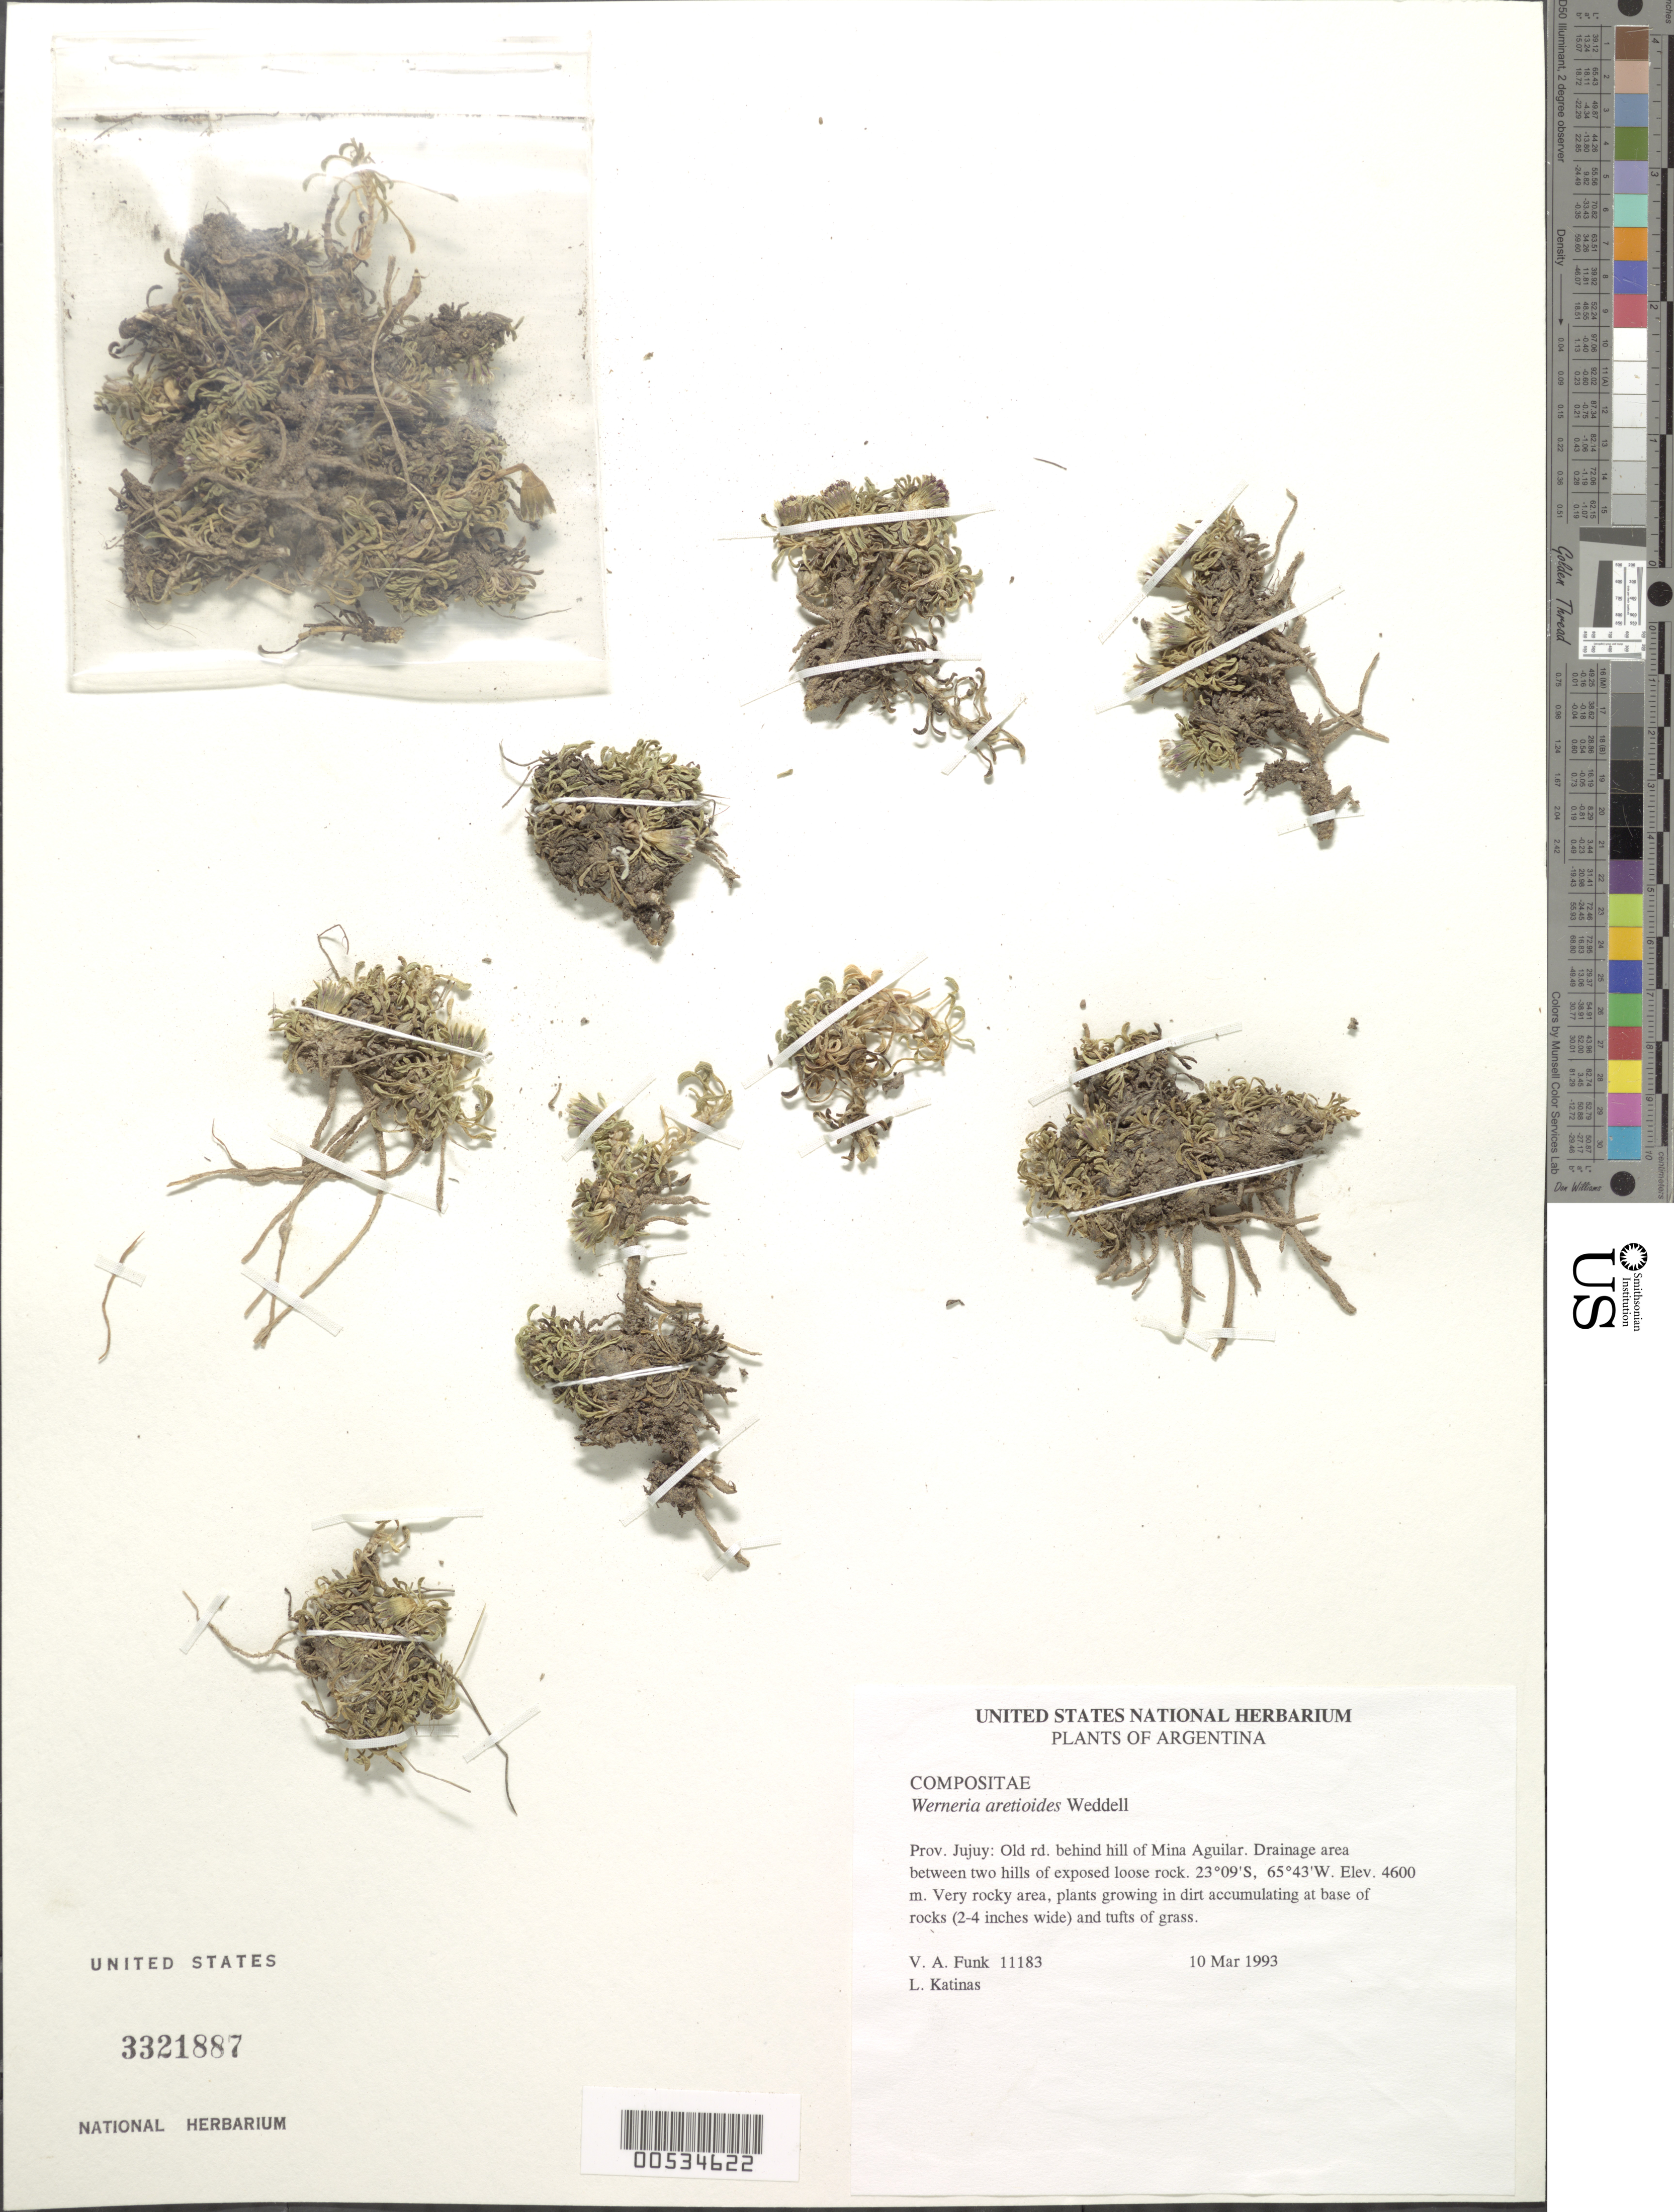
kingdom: Plantae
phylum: Tracheophyta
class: Magnoliopsida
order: Asterales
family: Asteraceae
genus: Werneria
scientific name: Werneria aretioides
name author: Wedd.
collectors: V. Funk & L. Katinas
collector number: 11183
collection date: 1993-03-10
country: Argentina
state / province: Jujuy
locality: Mina Aguilar, old rd. behind hill.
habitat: Drainage area between two hills of exposed loose rock. Very rocky area, plants growing in dirt accumulating at base of rocks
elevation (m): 4600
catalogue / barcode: US 3321887